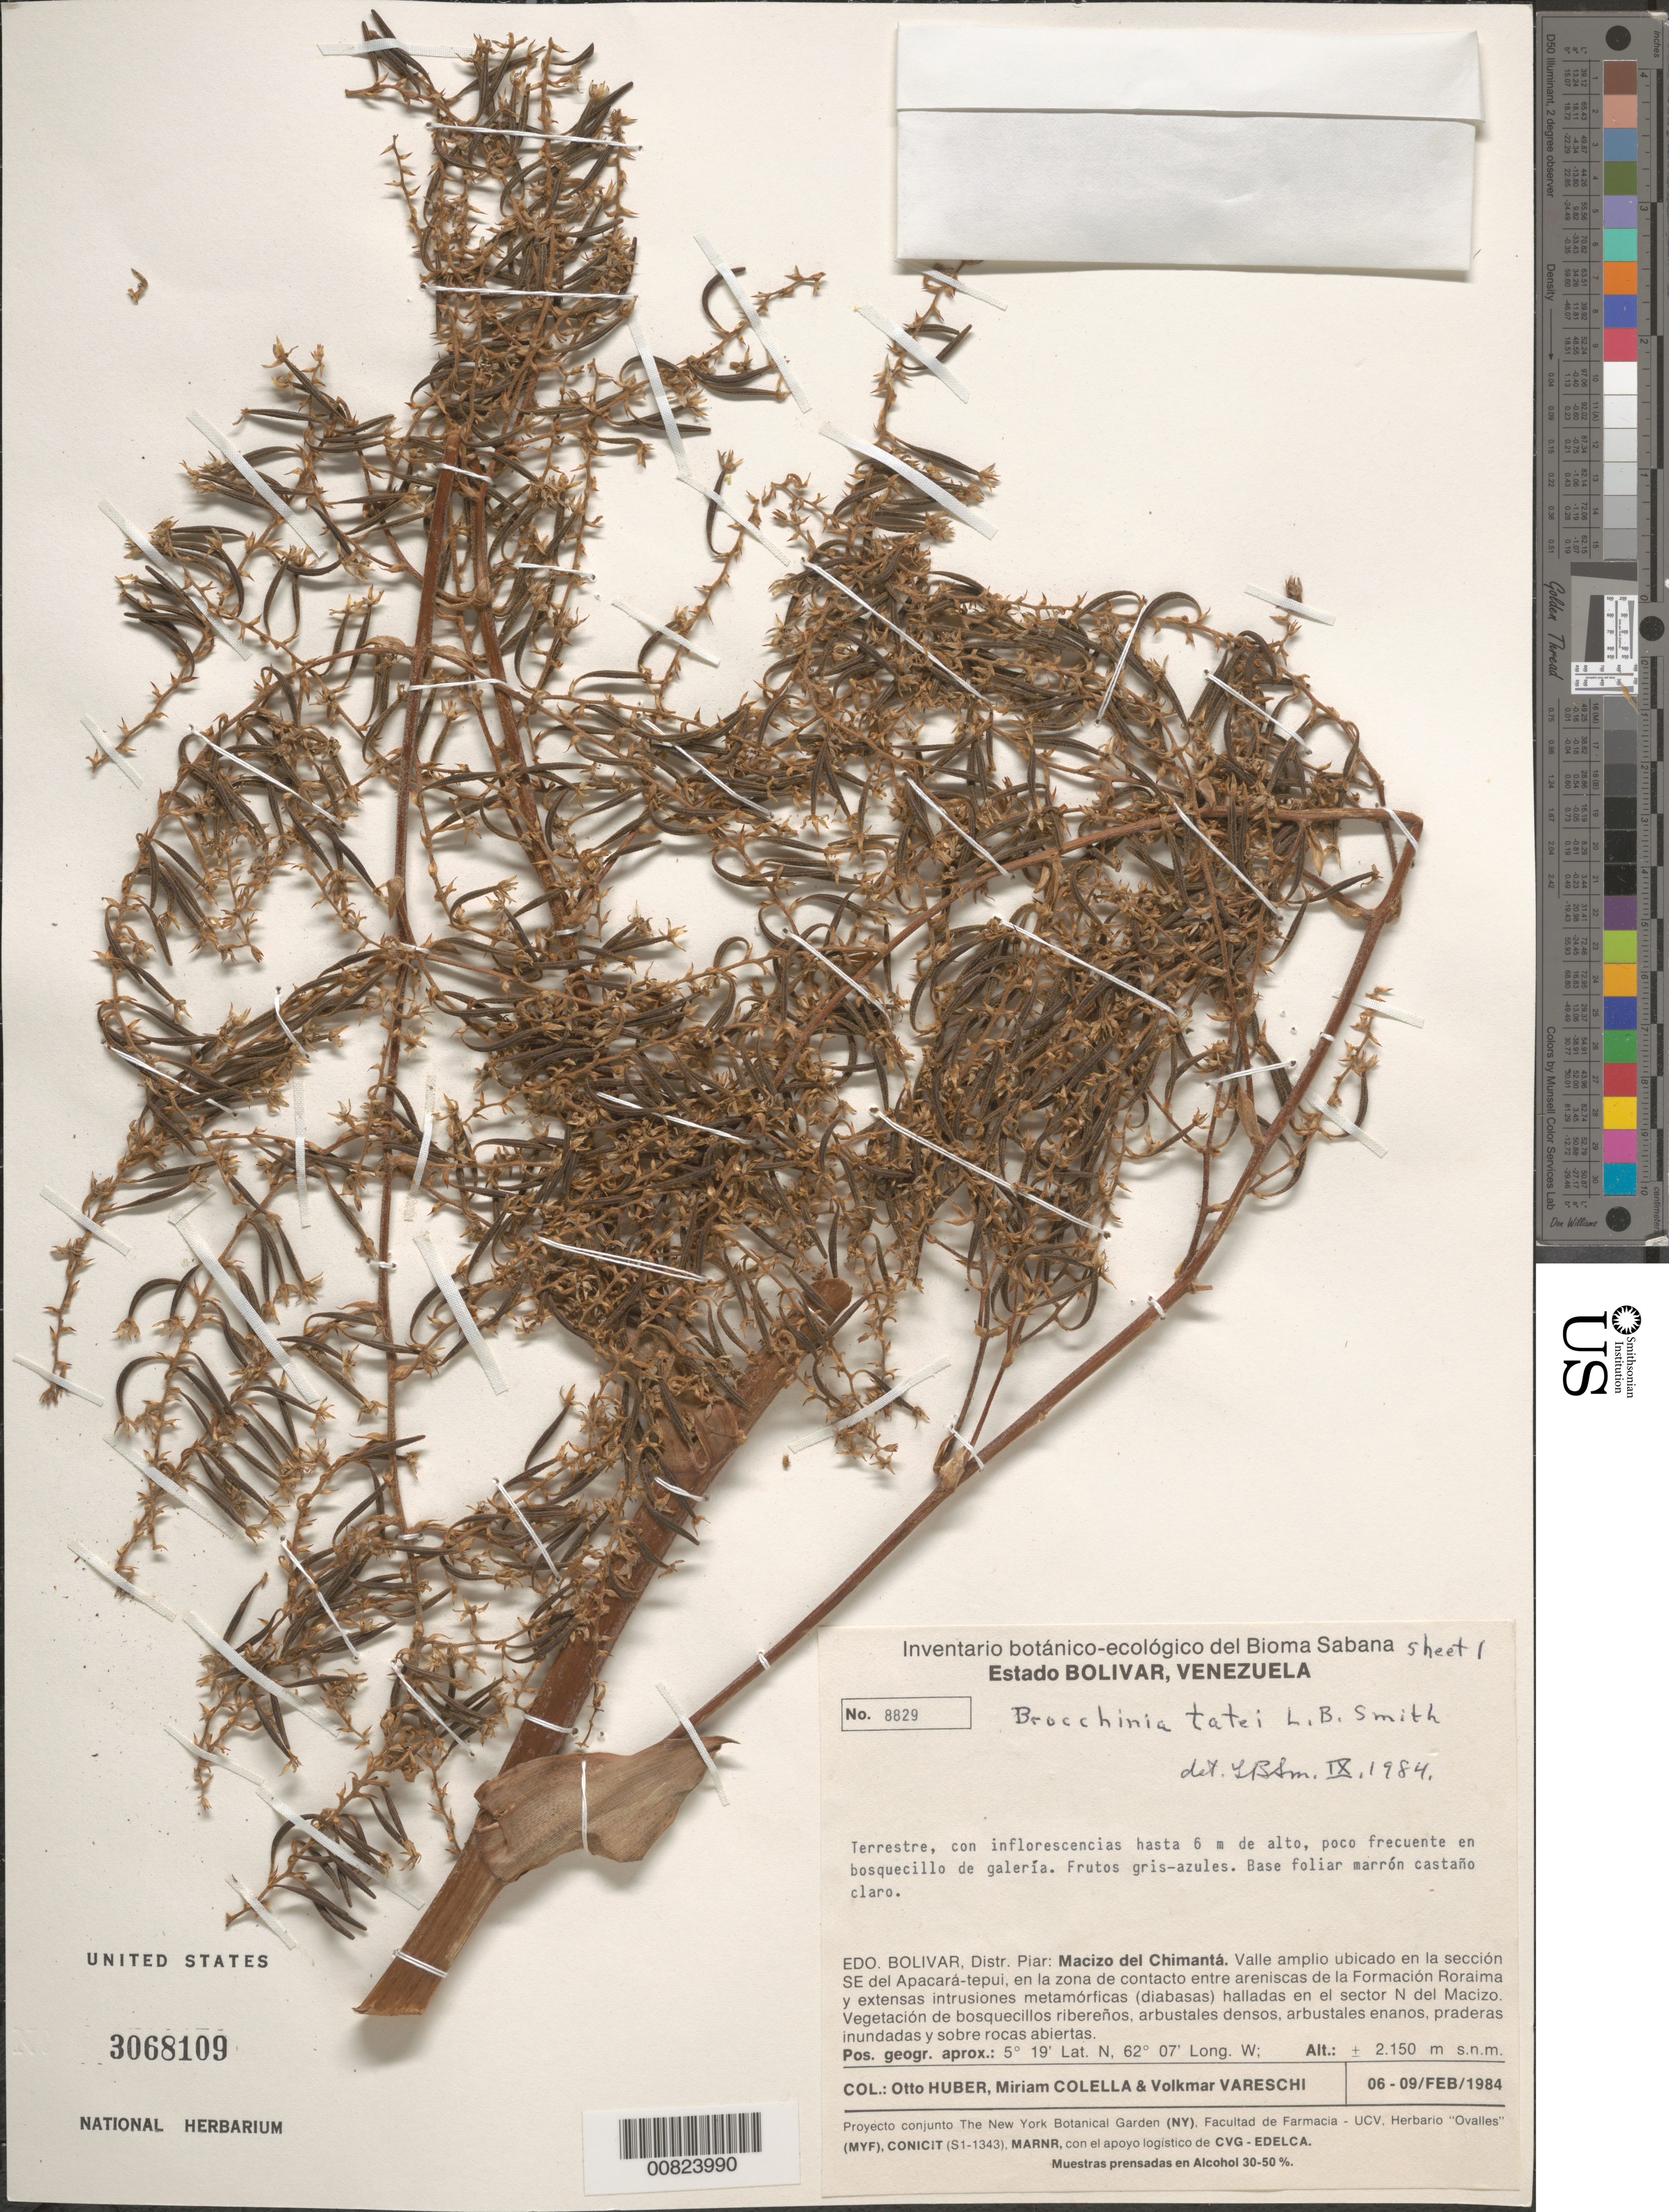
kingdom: Plantae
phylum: Tracheophyta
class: Liliopsida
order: Poales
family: Bromeliaceae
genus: Brocchinia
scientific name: Brocchinia tatei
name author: L.B. Sm.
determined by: Smith, Lyman B., (US), NMNH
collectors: O. Huber, M. Colella & V. Vareschi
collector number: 8829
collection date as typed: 6-Feb-84 to 9-Feb-84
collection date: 1984-02-06/1984-02-09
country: Venezuela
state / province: Bolívar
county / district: Piar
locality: Macizo del Chimantá, sector SE del Apacará-tepuí; entre areniscas de la Formacion Roraima y el sector N del Macizo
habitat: Vegetación de bosquecillos ribereños, arbustales densos, arbustales enanos, praderas inundadas y sobre rocas abiertas; en bosquecillo de galería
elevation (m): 2150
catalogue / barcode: US 3068109